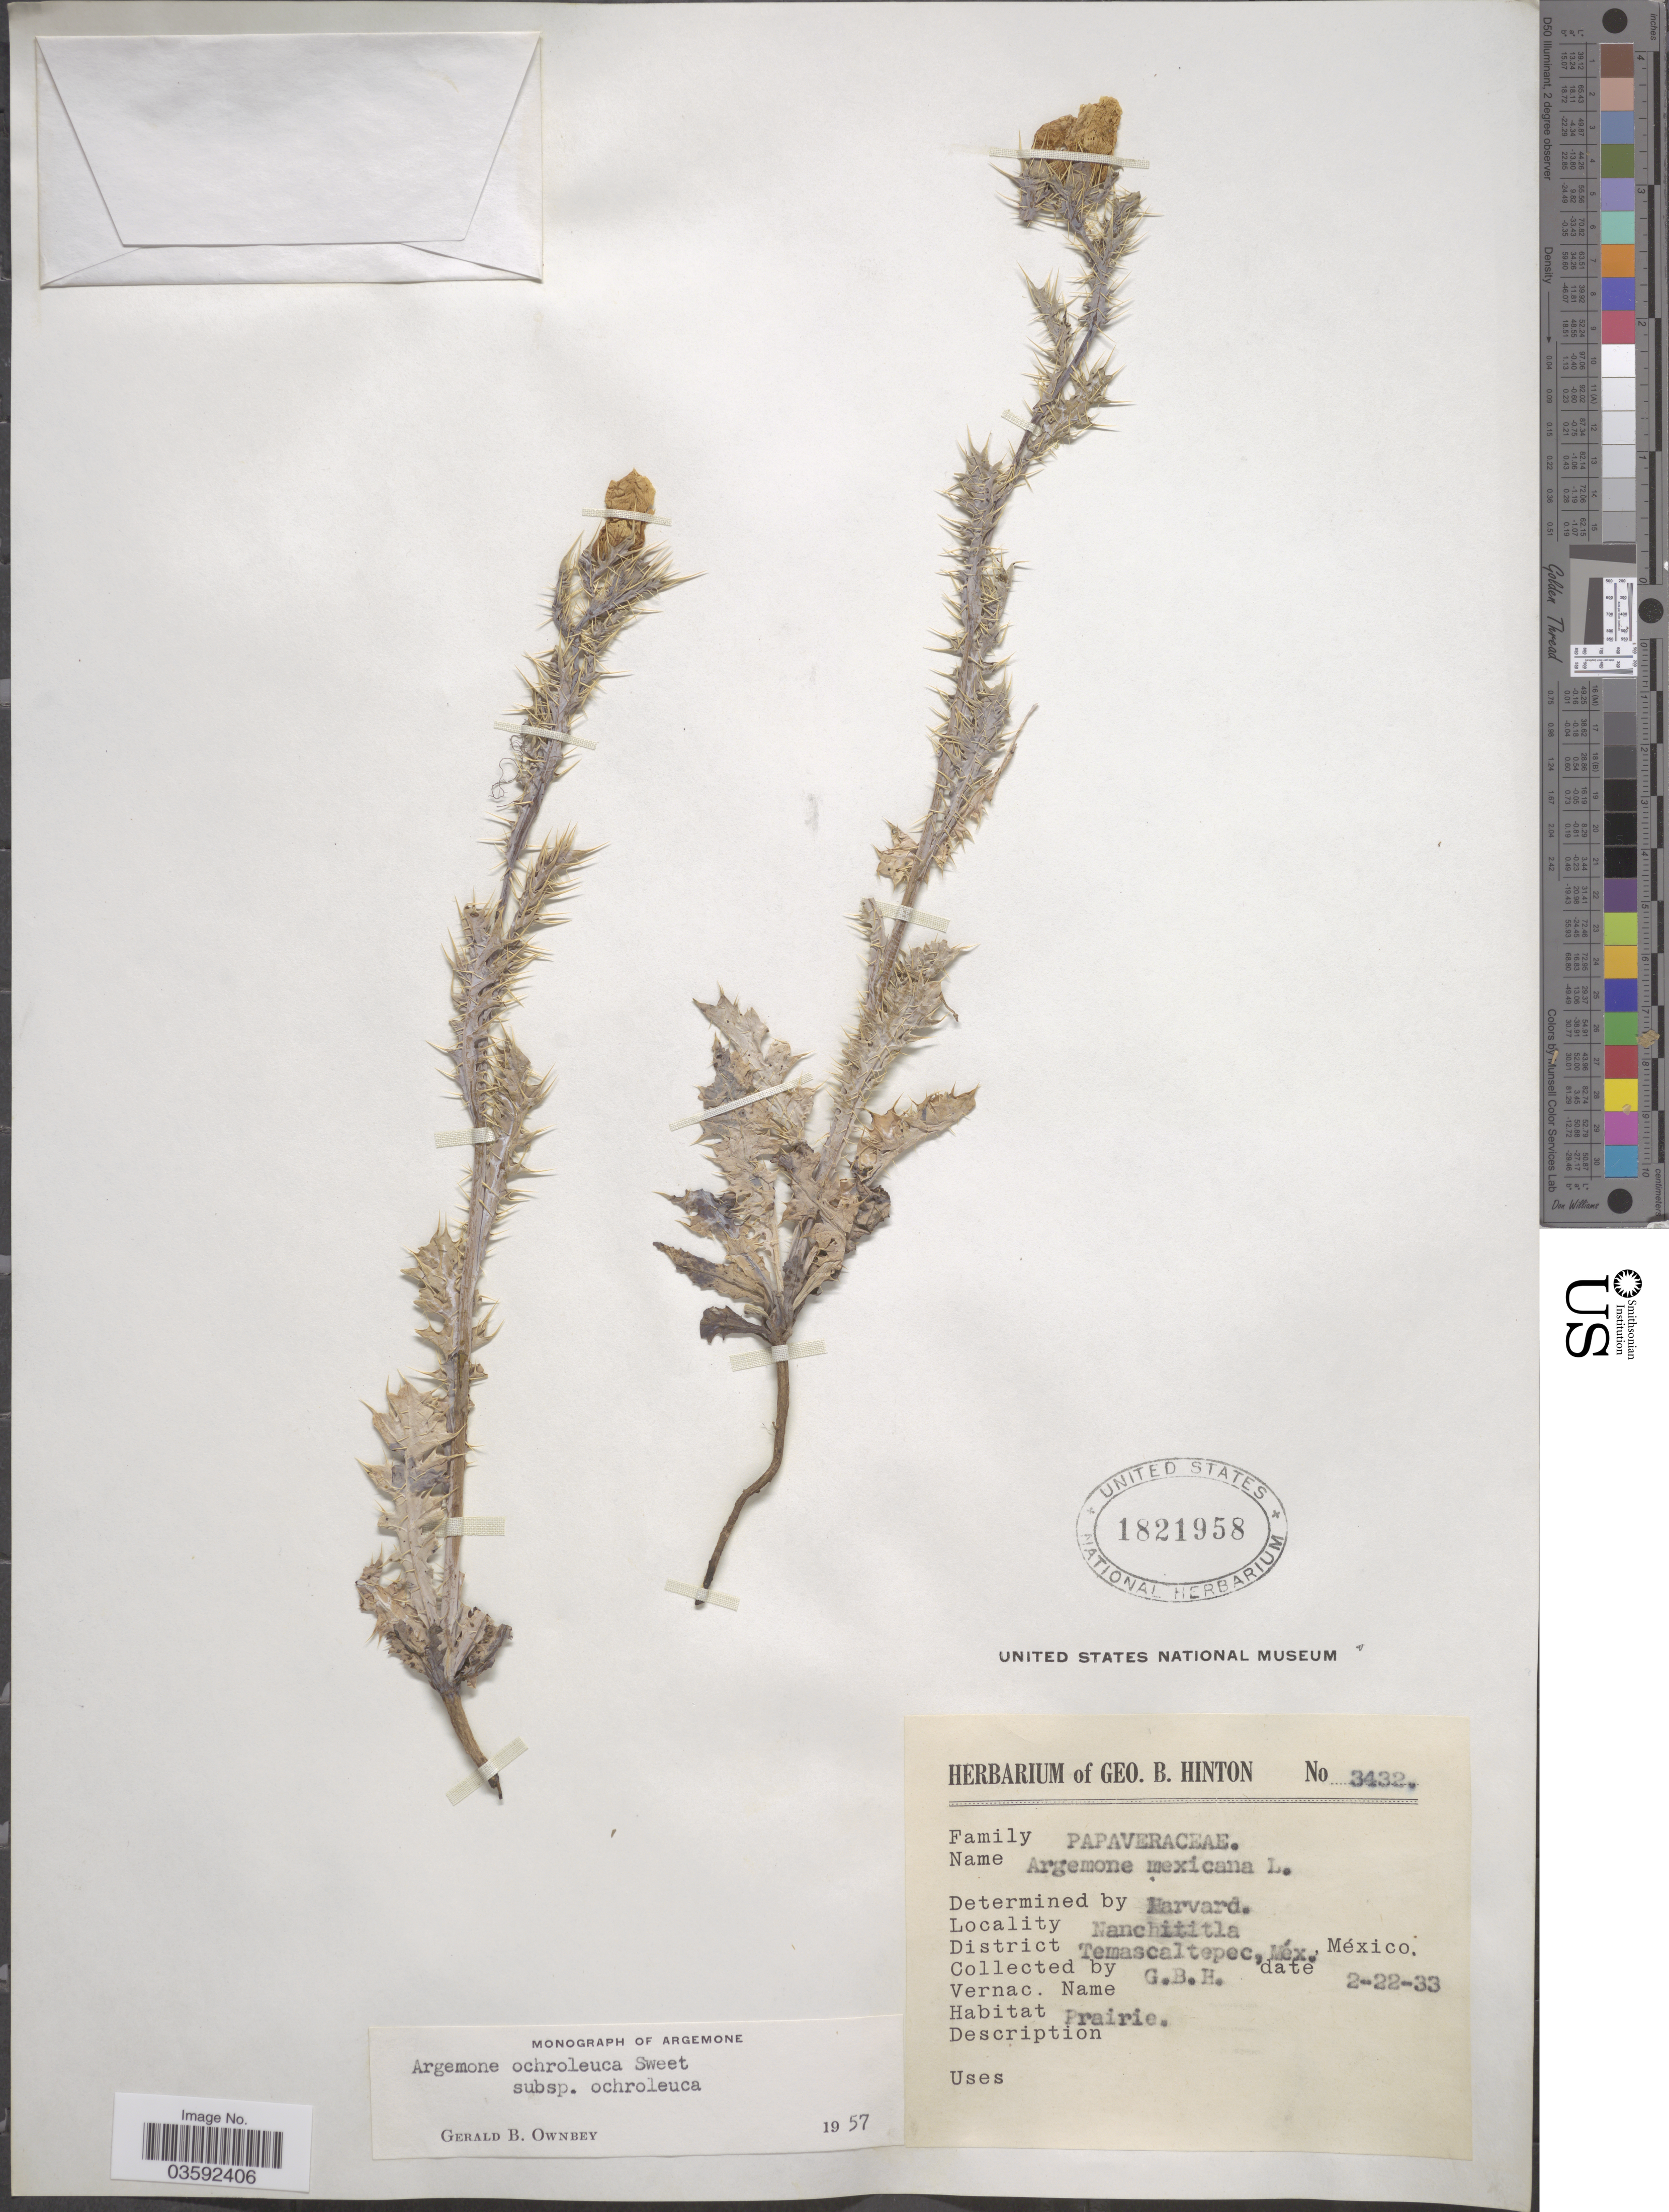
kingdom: Plantae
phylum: Tracheophyta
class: Magnoliopsida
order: Ranunculales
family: Papaveraceae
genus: Argemone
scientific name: Argemone ochroleuca subsp. ochroleuca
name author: Sweet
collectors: G. B. Hinton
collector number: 3432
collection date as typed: Transcribed d/m/y: 22/2/33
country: Mexico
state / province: México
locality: Nanchititla. District Temascaltepec.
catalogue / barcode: US 1821958